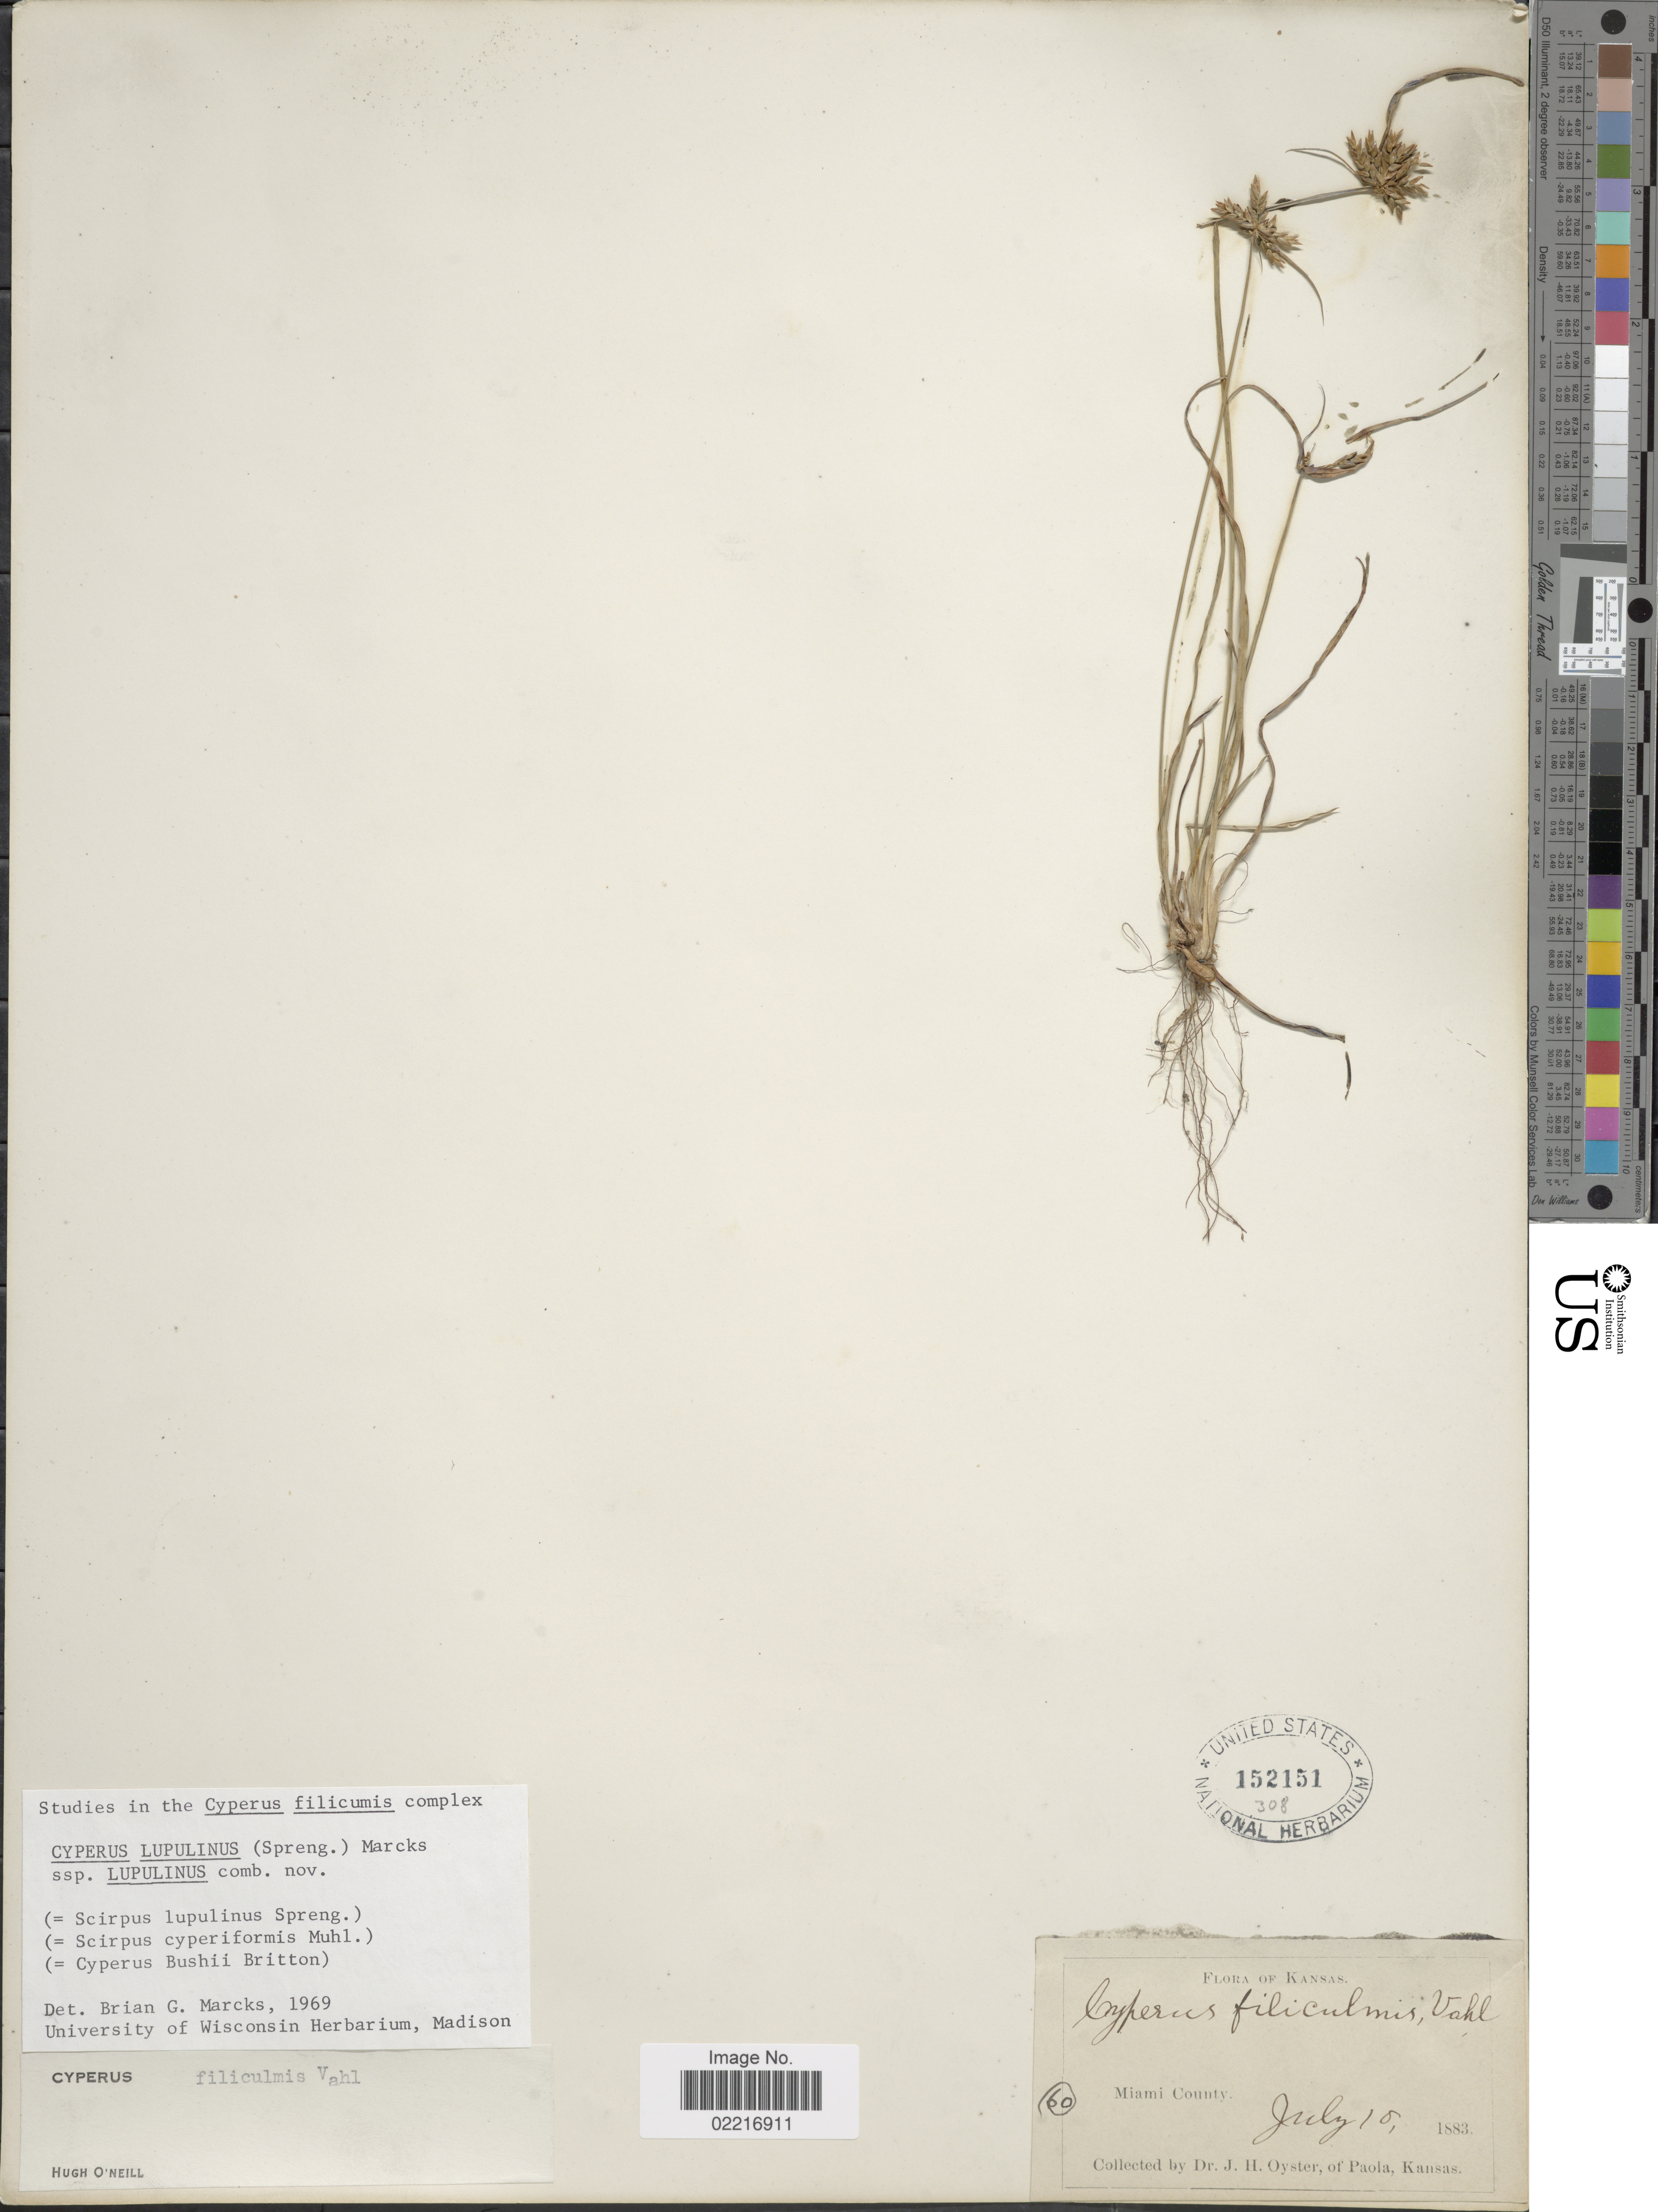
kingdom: Plantae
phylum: Tracheophyta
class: Liliopsida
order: Poales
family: Cyperaceae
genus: Cyperus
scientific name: Cyperus lupulinus subsp. lupulinus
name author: (Spreng.) Marcks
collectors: J. H. Oyster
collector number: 60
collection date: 1883-07-10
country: United States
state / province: Kansas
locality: Miami County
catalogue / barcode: US 152151